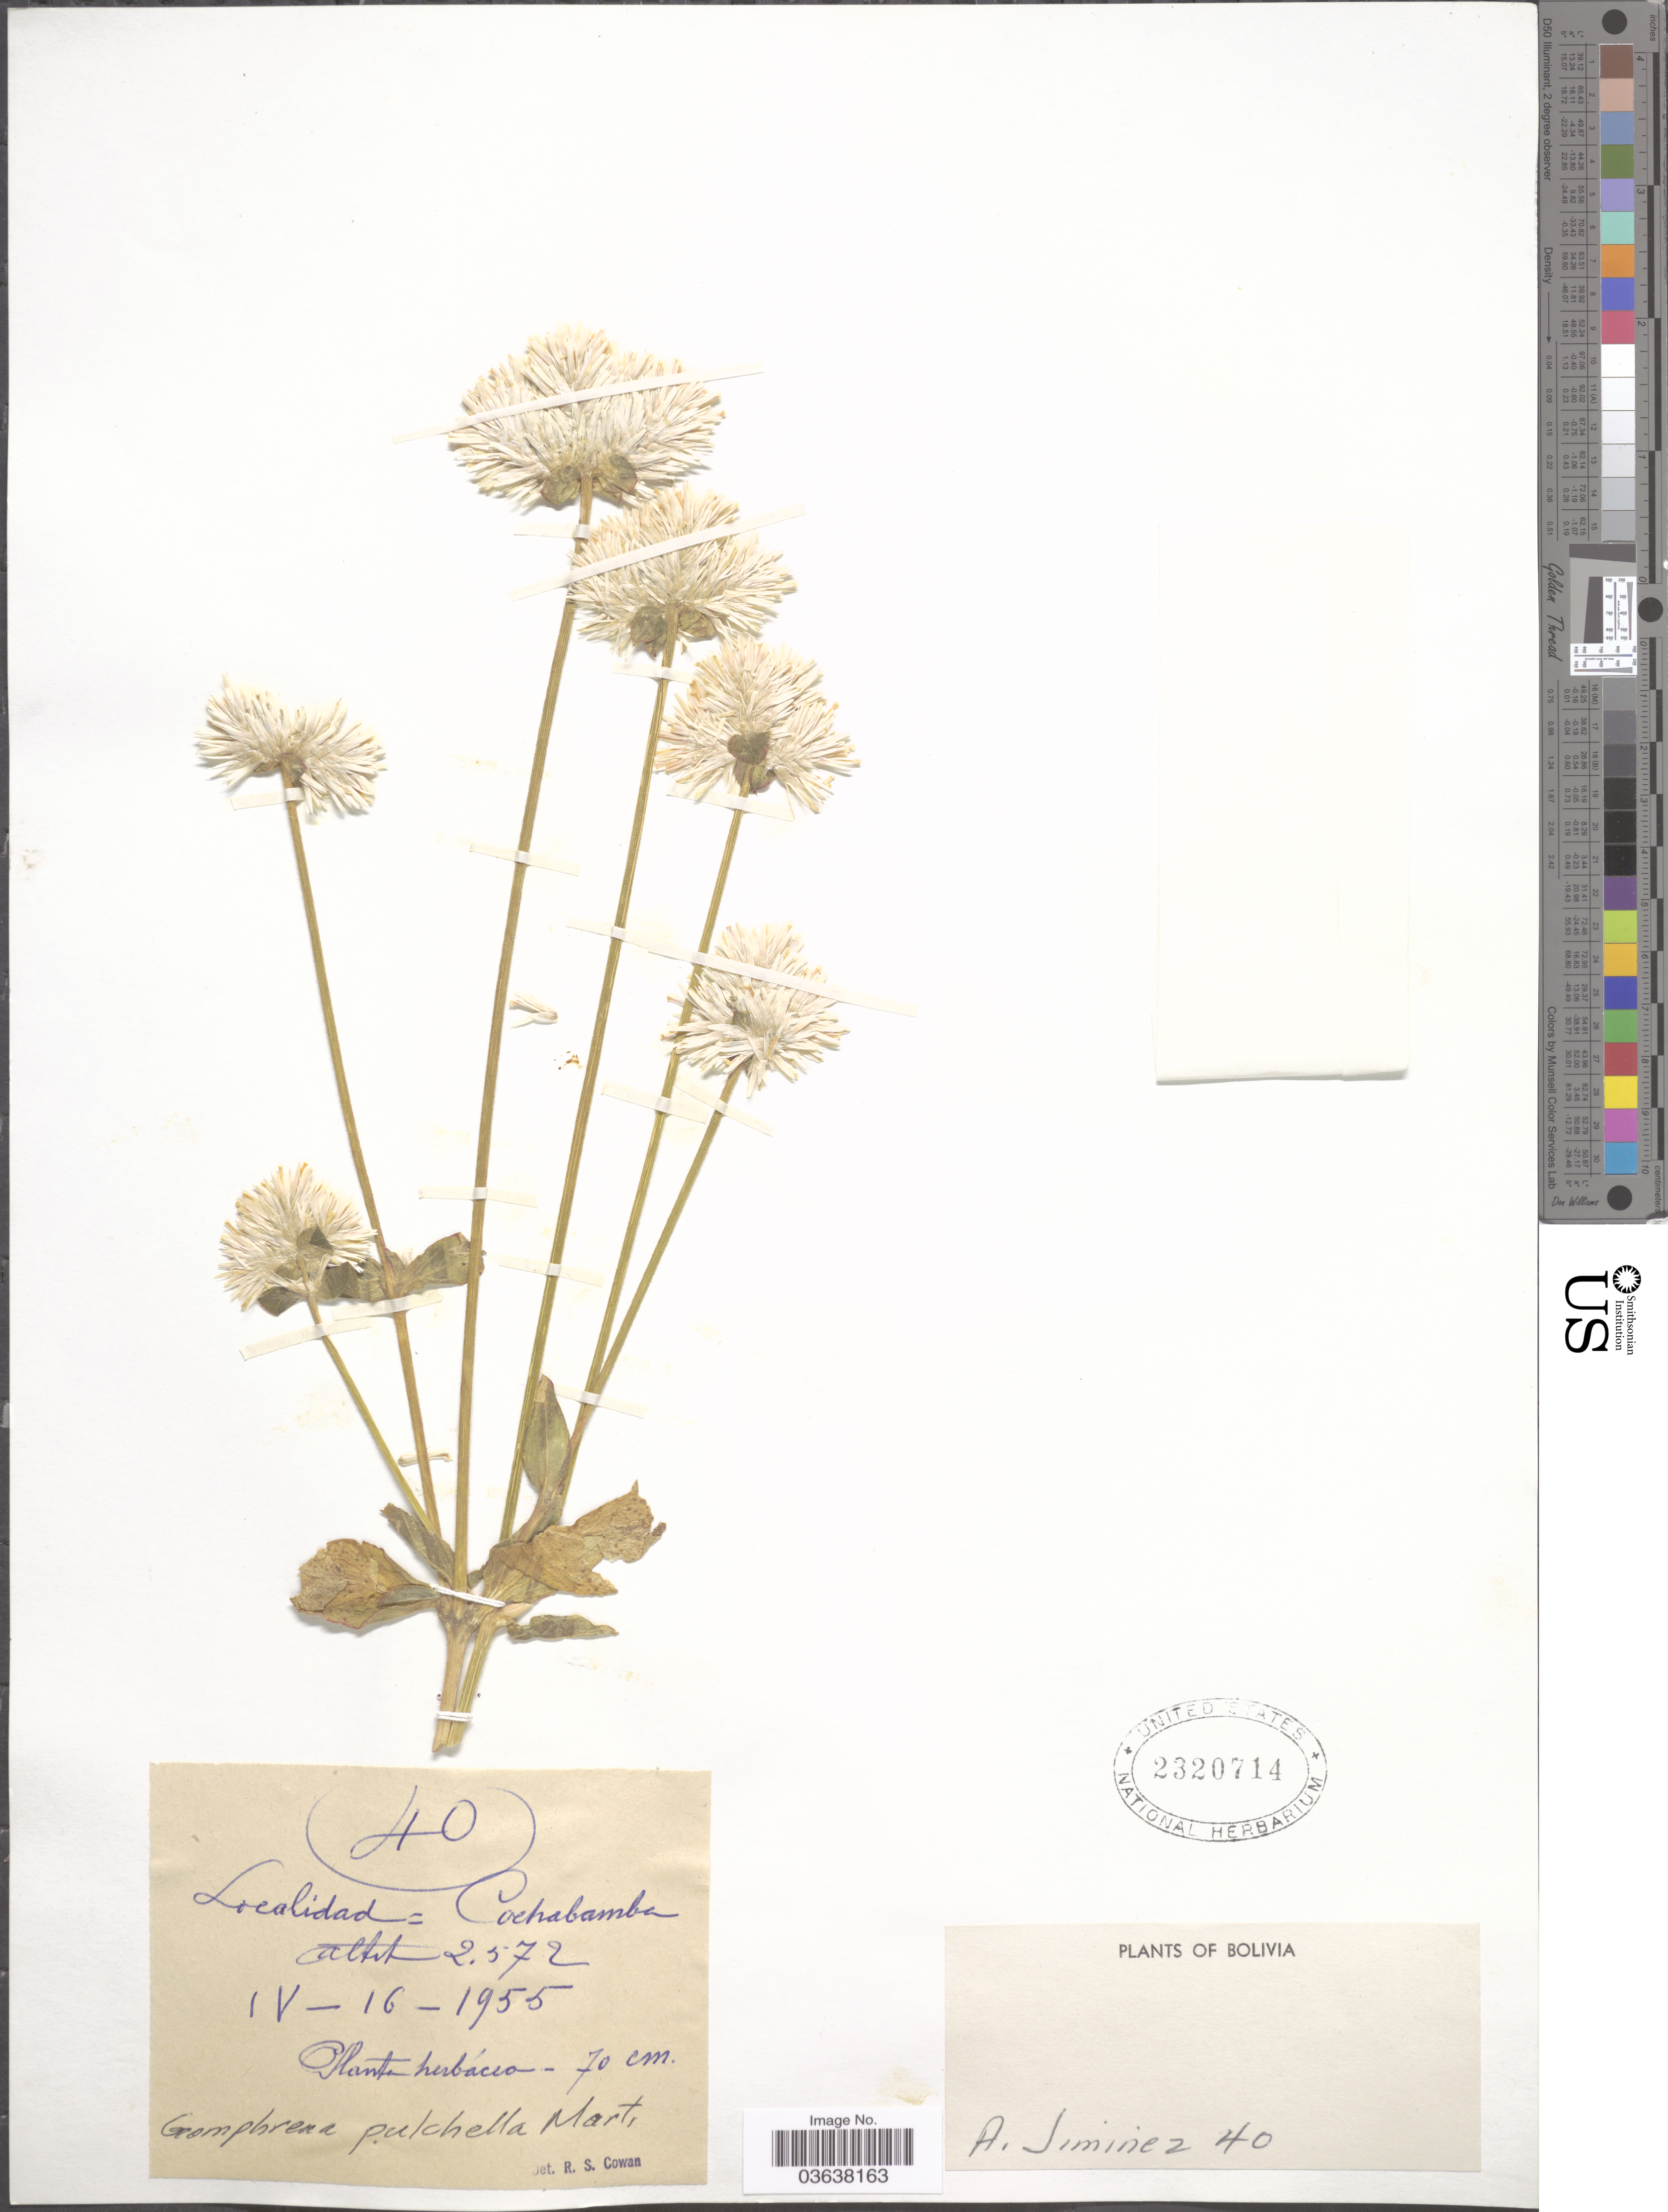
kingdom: Plantae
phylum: Tracheophyta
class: Magnoliopsida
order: Caryophyllales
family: Amaranthaceae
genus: Gomphrena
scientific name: Gomphrena pulchella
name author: Mart.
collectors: A. Jiminez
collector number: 40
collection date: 1955-04-16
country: Bolivia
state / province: Cochabamba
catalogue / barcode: US 2320714